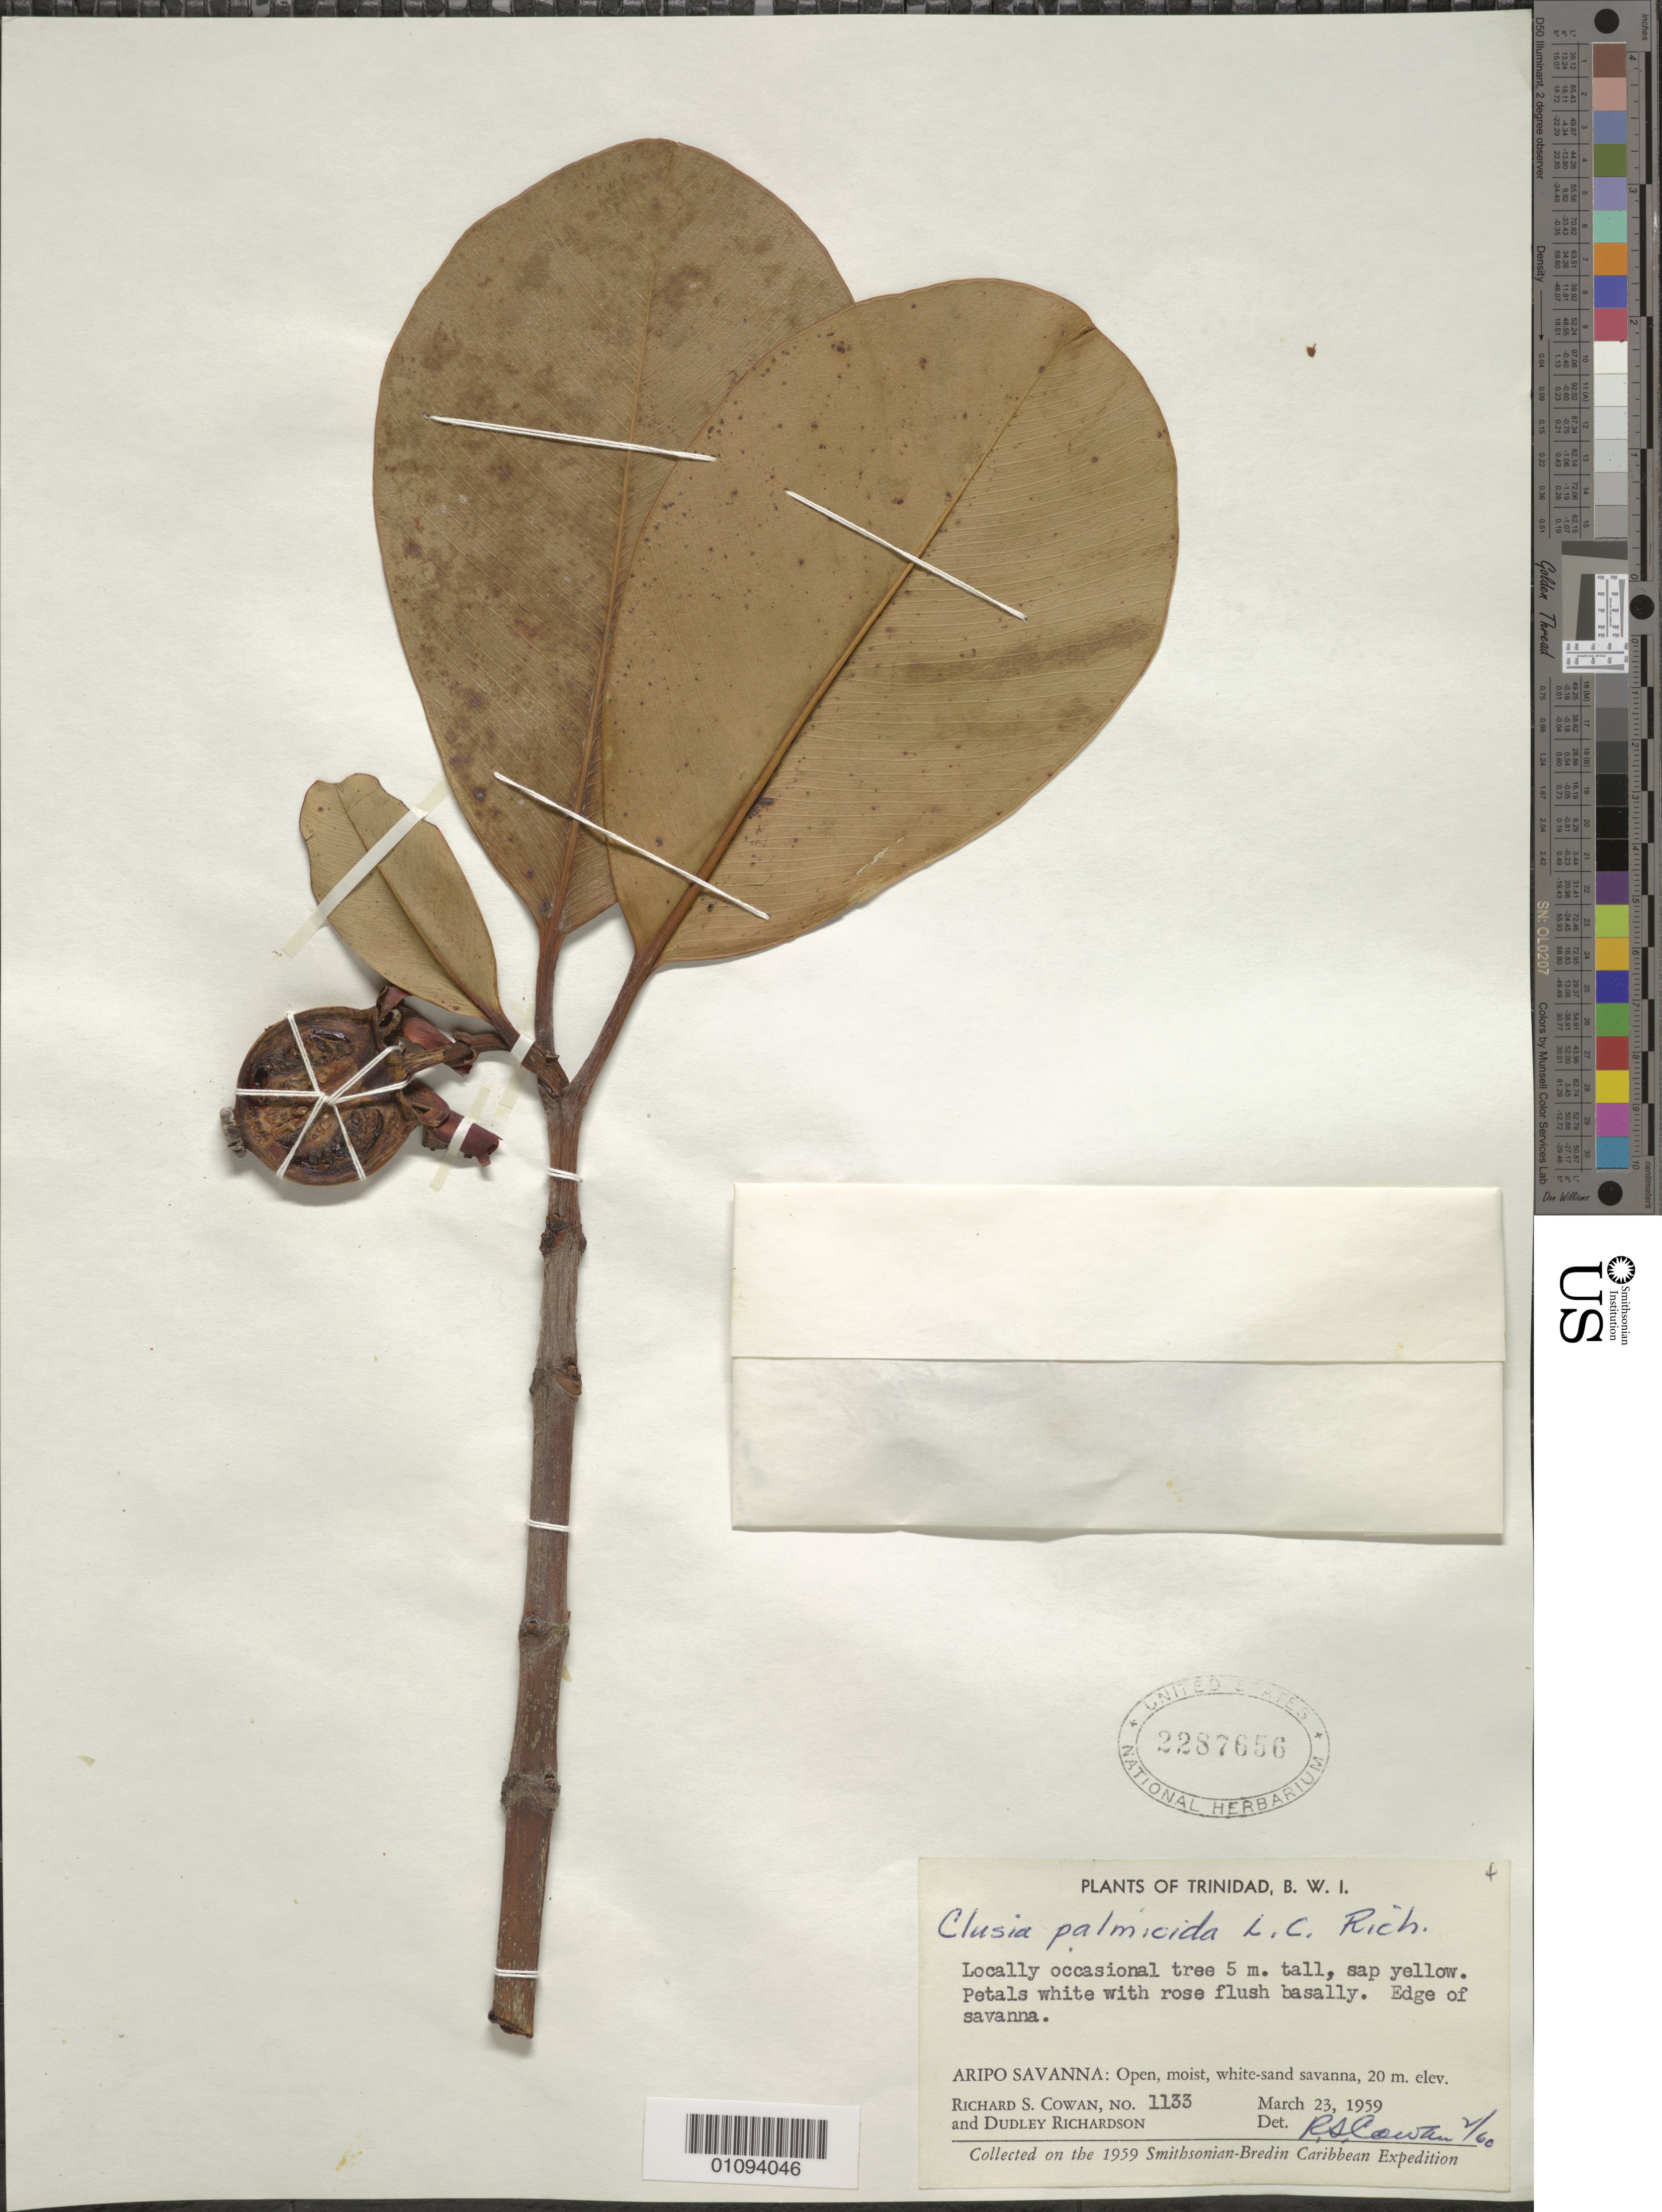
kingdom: Plantae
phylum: Tracheophyta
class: Magnoliopsida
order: Malpighiales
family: Clusiaceae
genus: Clusia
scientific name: Clusia palmicida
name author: Rich.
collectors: R. S. Cowan & D. Richardson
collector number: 1133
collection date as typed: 23 Mar 1959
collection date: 1959-03-23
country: Trinidad and Tobago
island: Trinidad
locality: Aripo Savanna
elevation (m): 20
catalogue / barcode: US 2287656